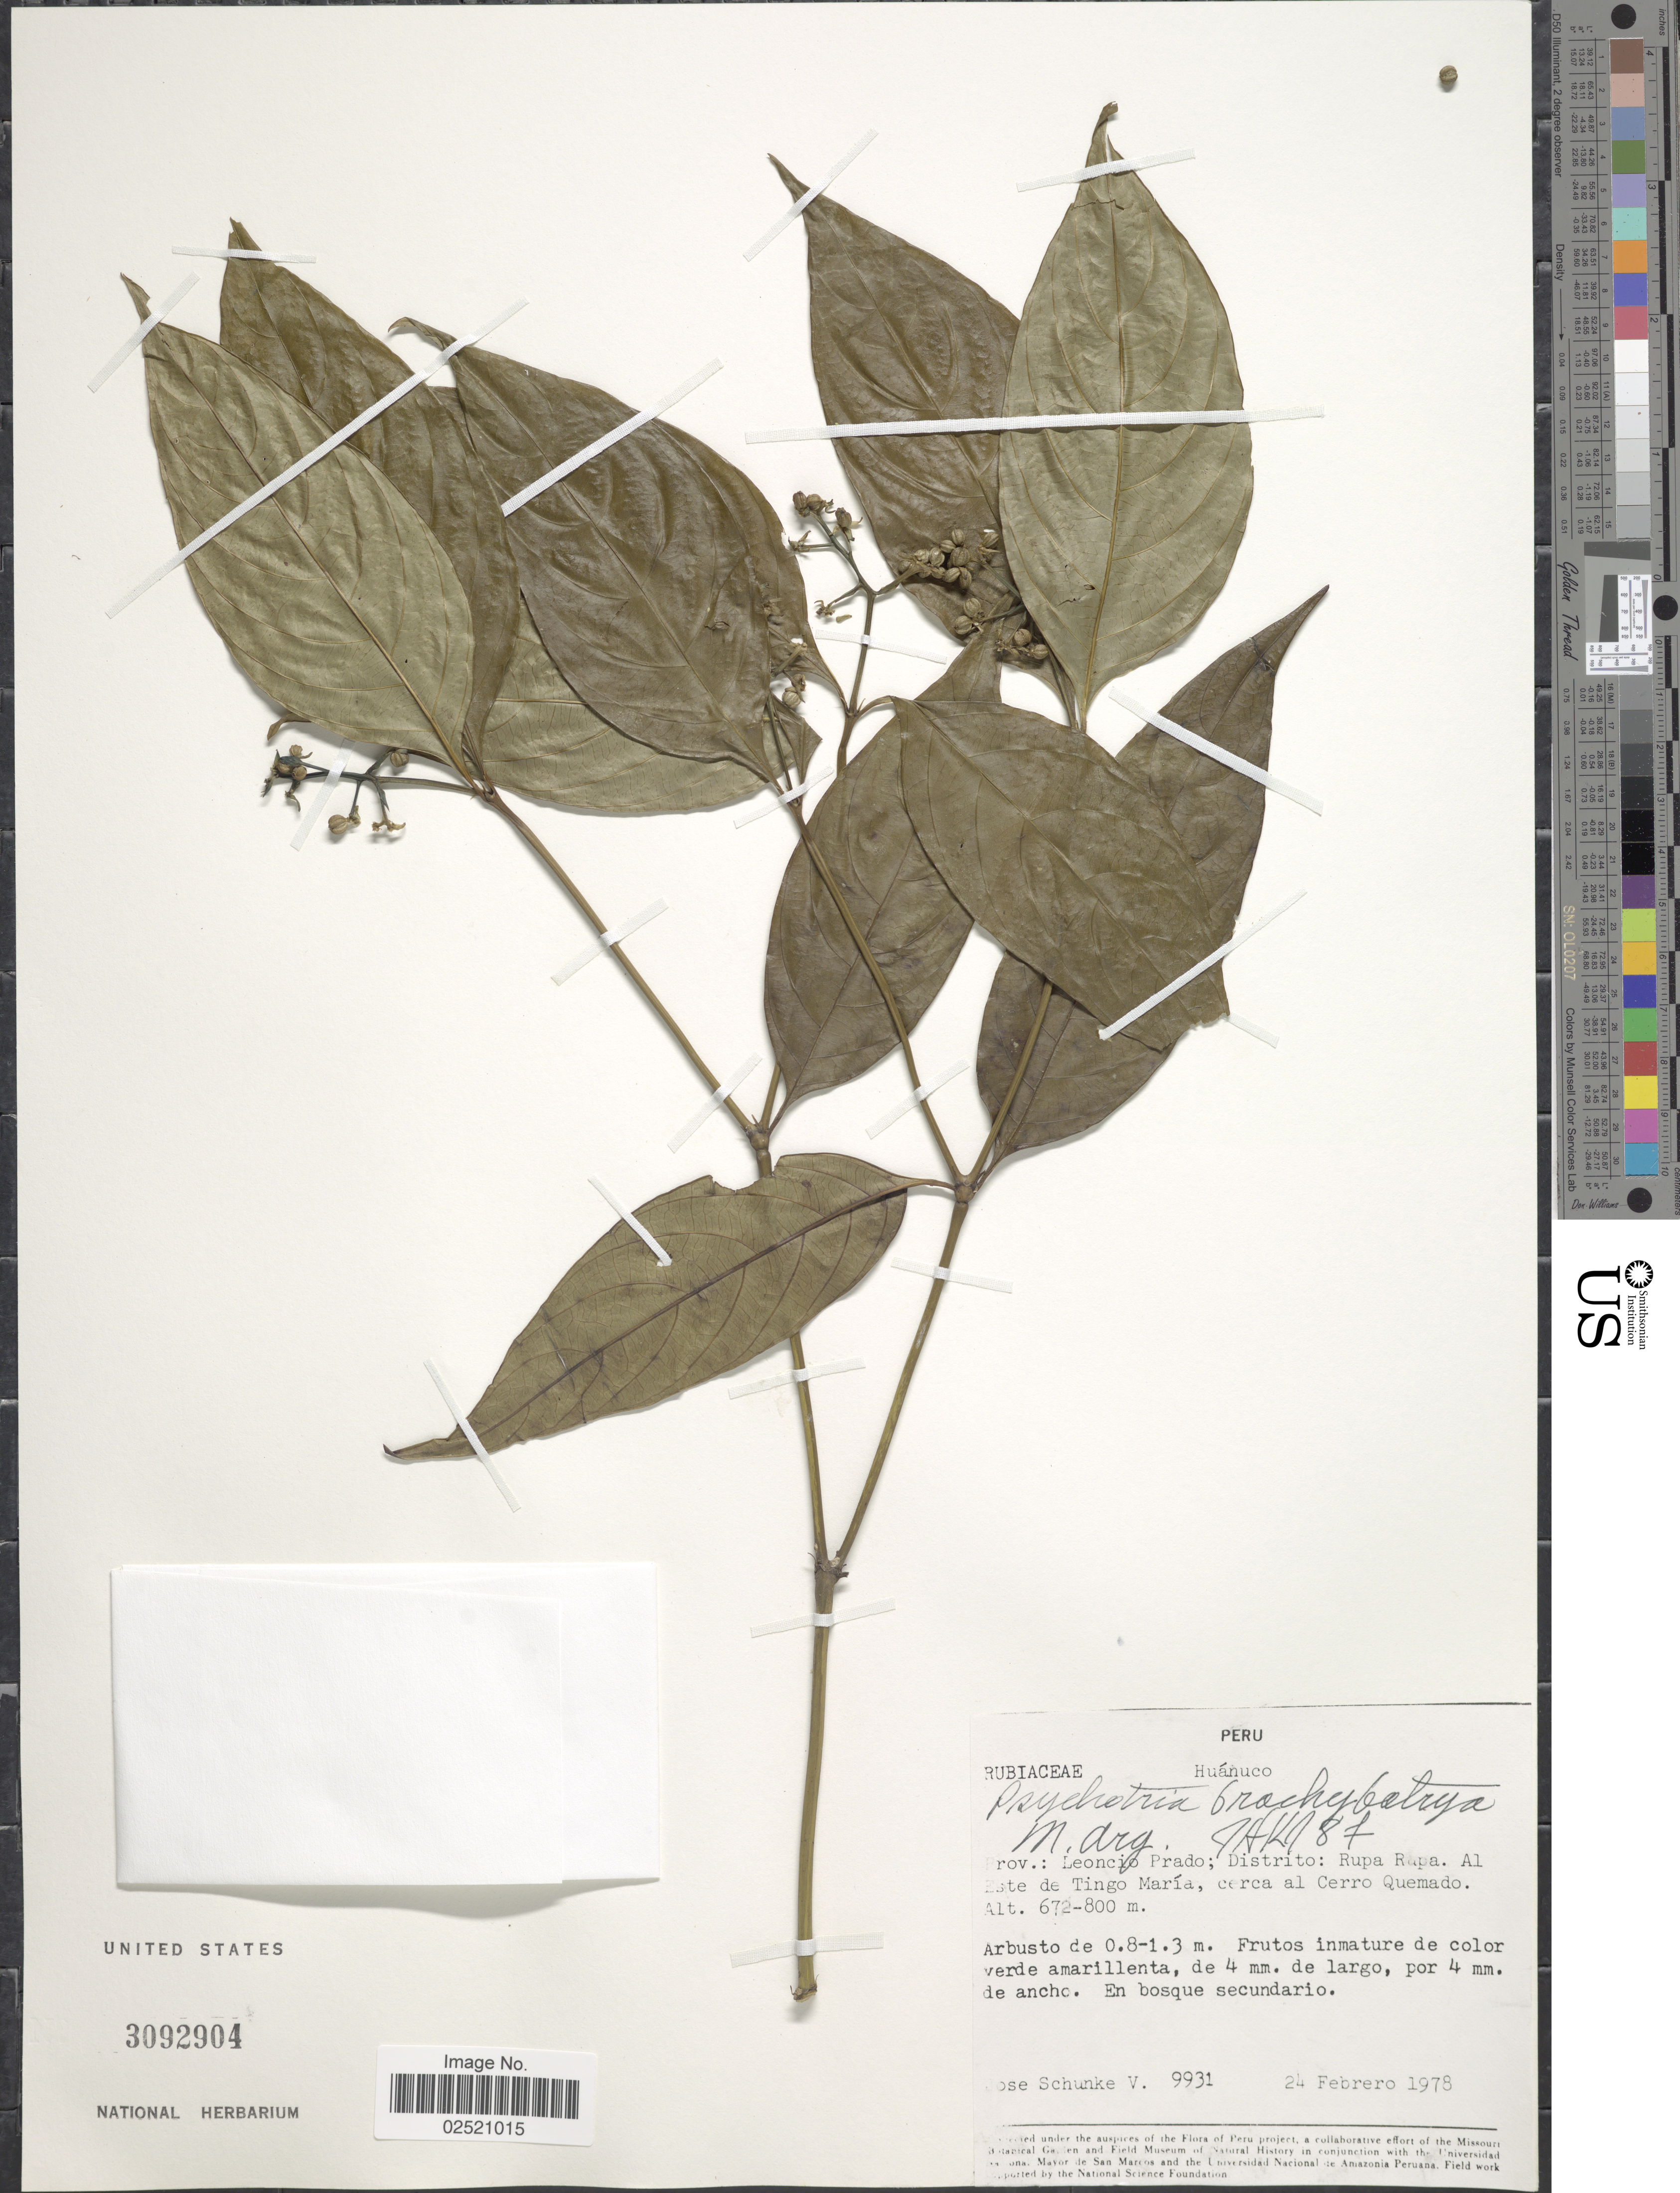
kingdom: Plantae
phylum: Tracheophyta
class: Magnoliopsida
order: Gentianales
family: Rubiaceae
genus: Psychotria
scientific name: Psychotria brachybotrya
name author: Müll. Arg.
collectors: J. Schunke Vigo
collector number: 9931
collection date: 1978-02-24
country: Peru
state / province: Huánuco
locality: Prov.: Leoncio Prado; Distrito; Rupa Rupa, Al este de Tingo Maria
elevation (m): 672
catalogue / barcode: US 3092904